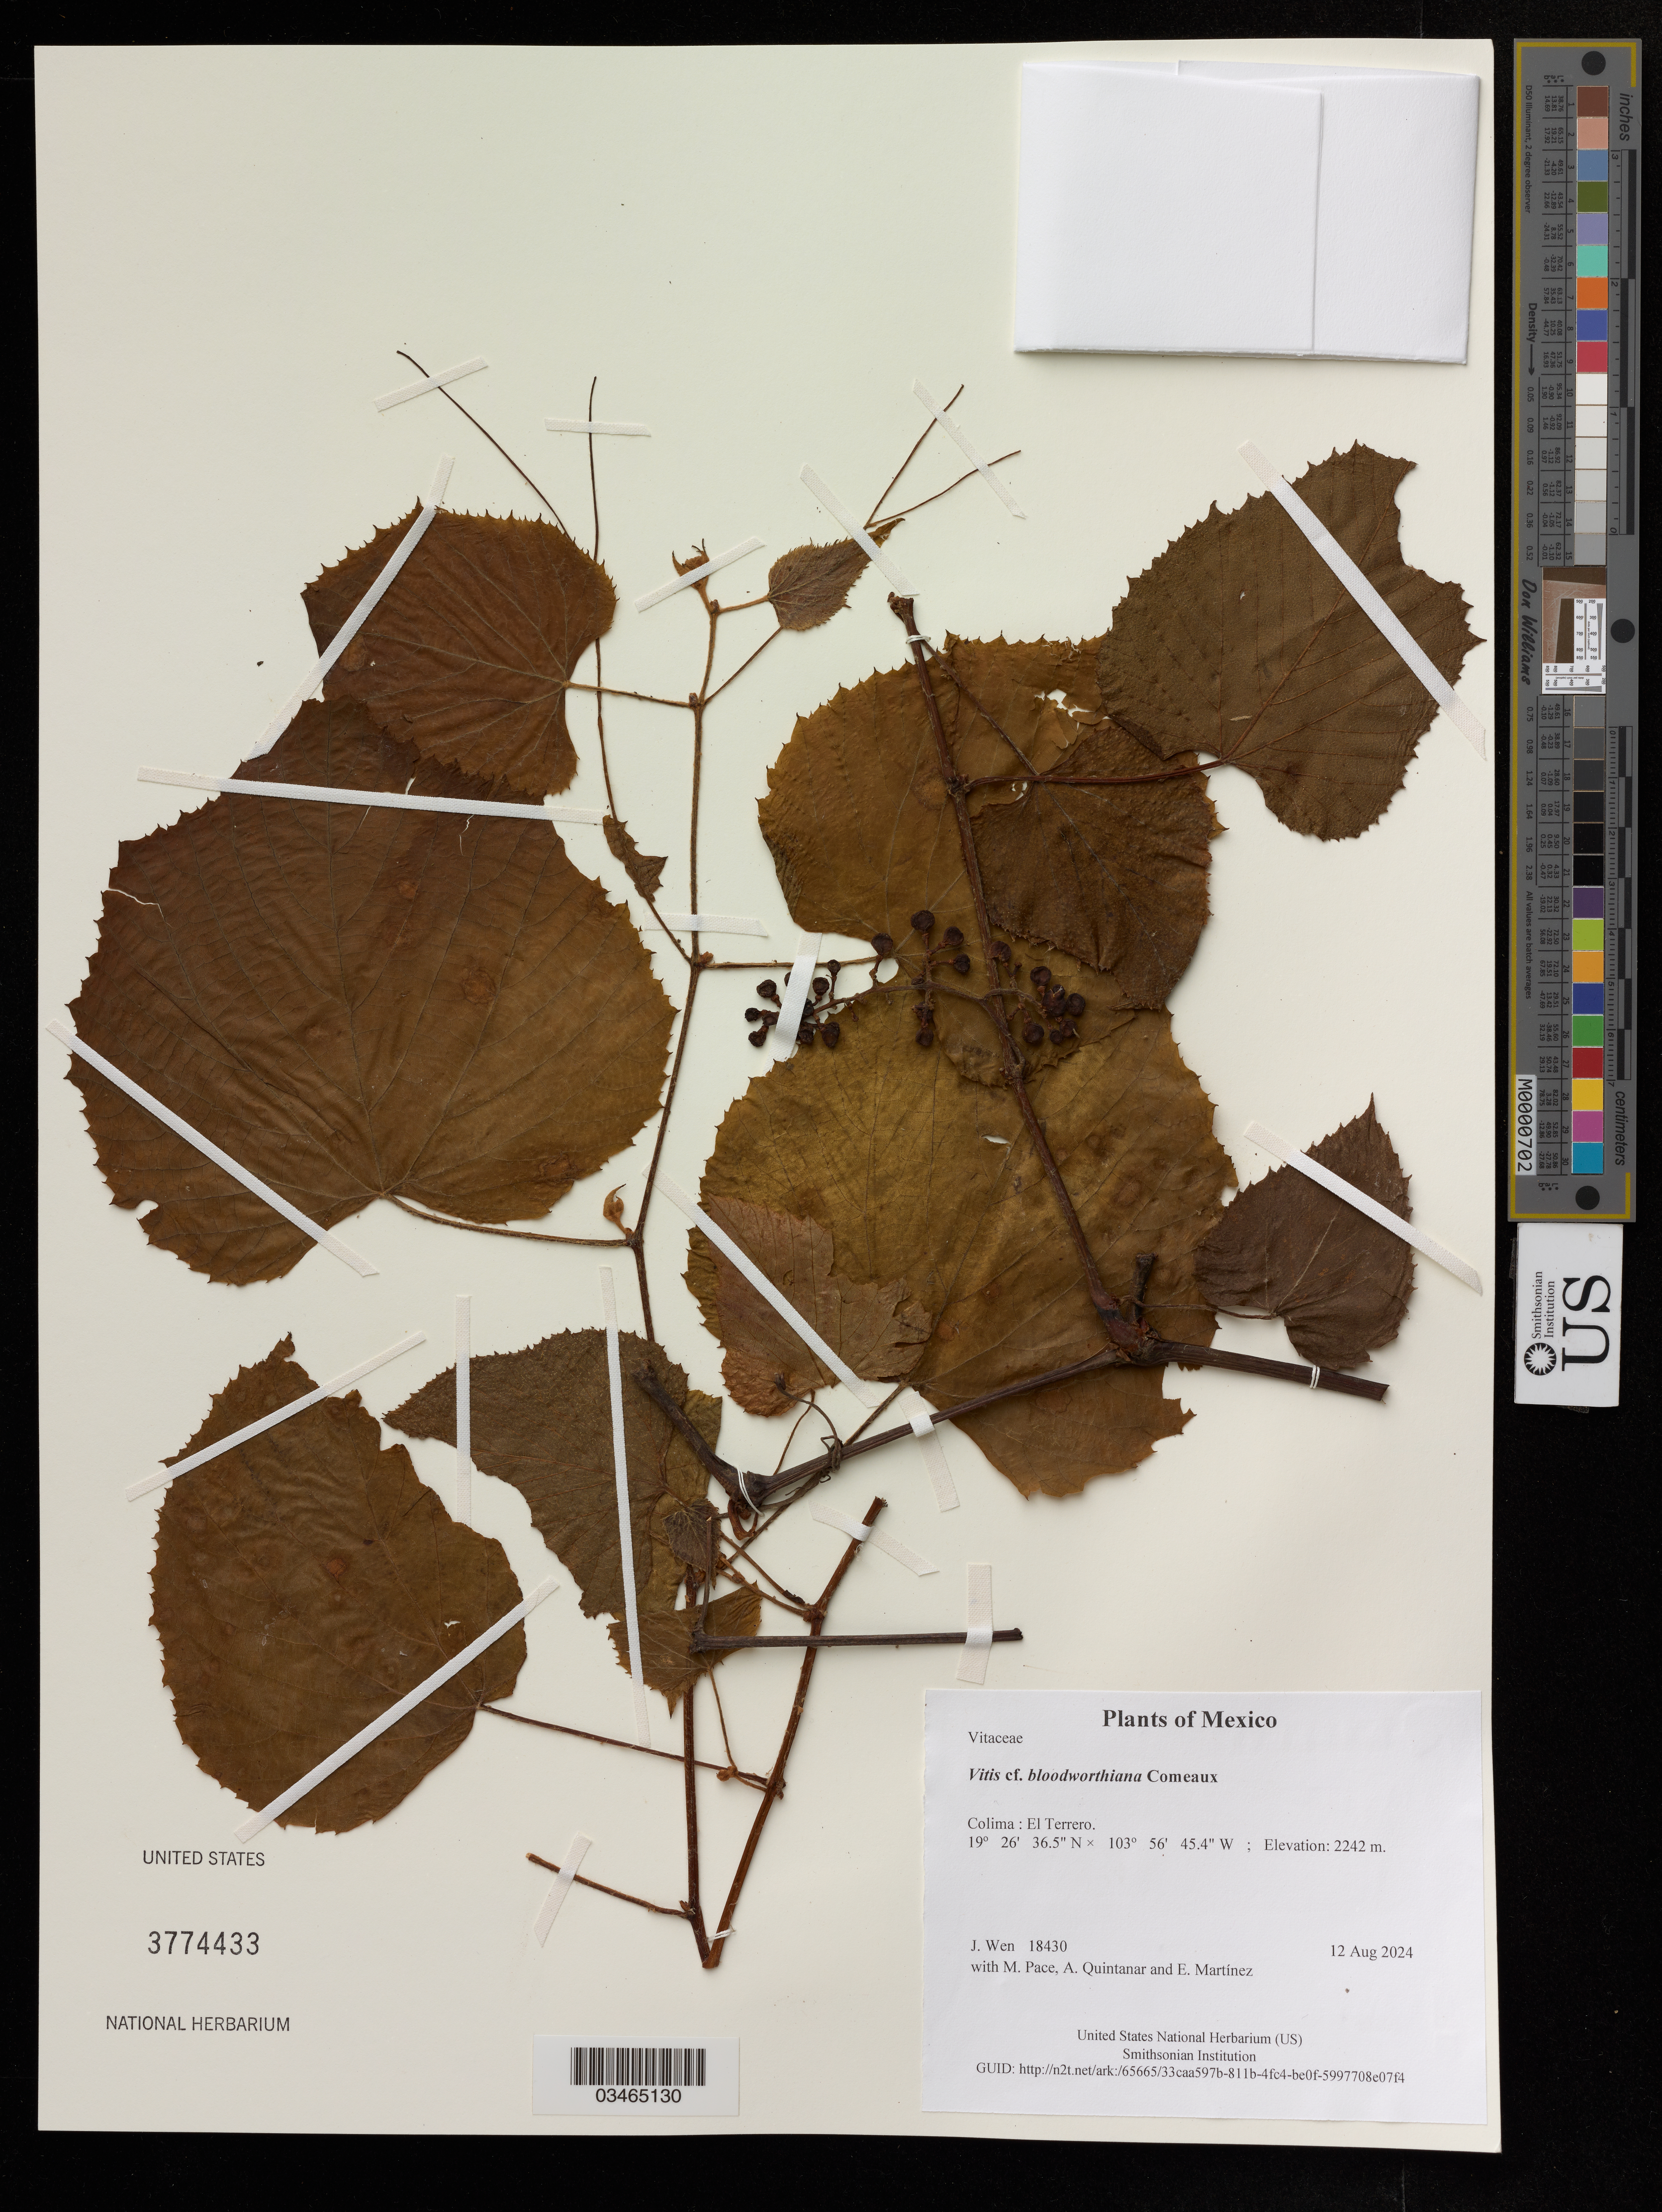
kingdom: Plantae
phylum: Tracheophyta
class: Magnoliopsida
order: Vitales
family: Vitaceae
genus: Vitis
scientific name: Vitis bloodworthiana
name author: Comeaux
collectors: J. Wen, M. Pace, A. Quintanar & D. Martínez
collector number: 18430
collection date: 2024-08-12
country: Mexico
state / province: Colima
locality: El Terrero.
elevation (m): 2242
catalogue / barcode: US 3774433